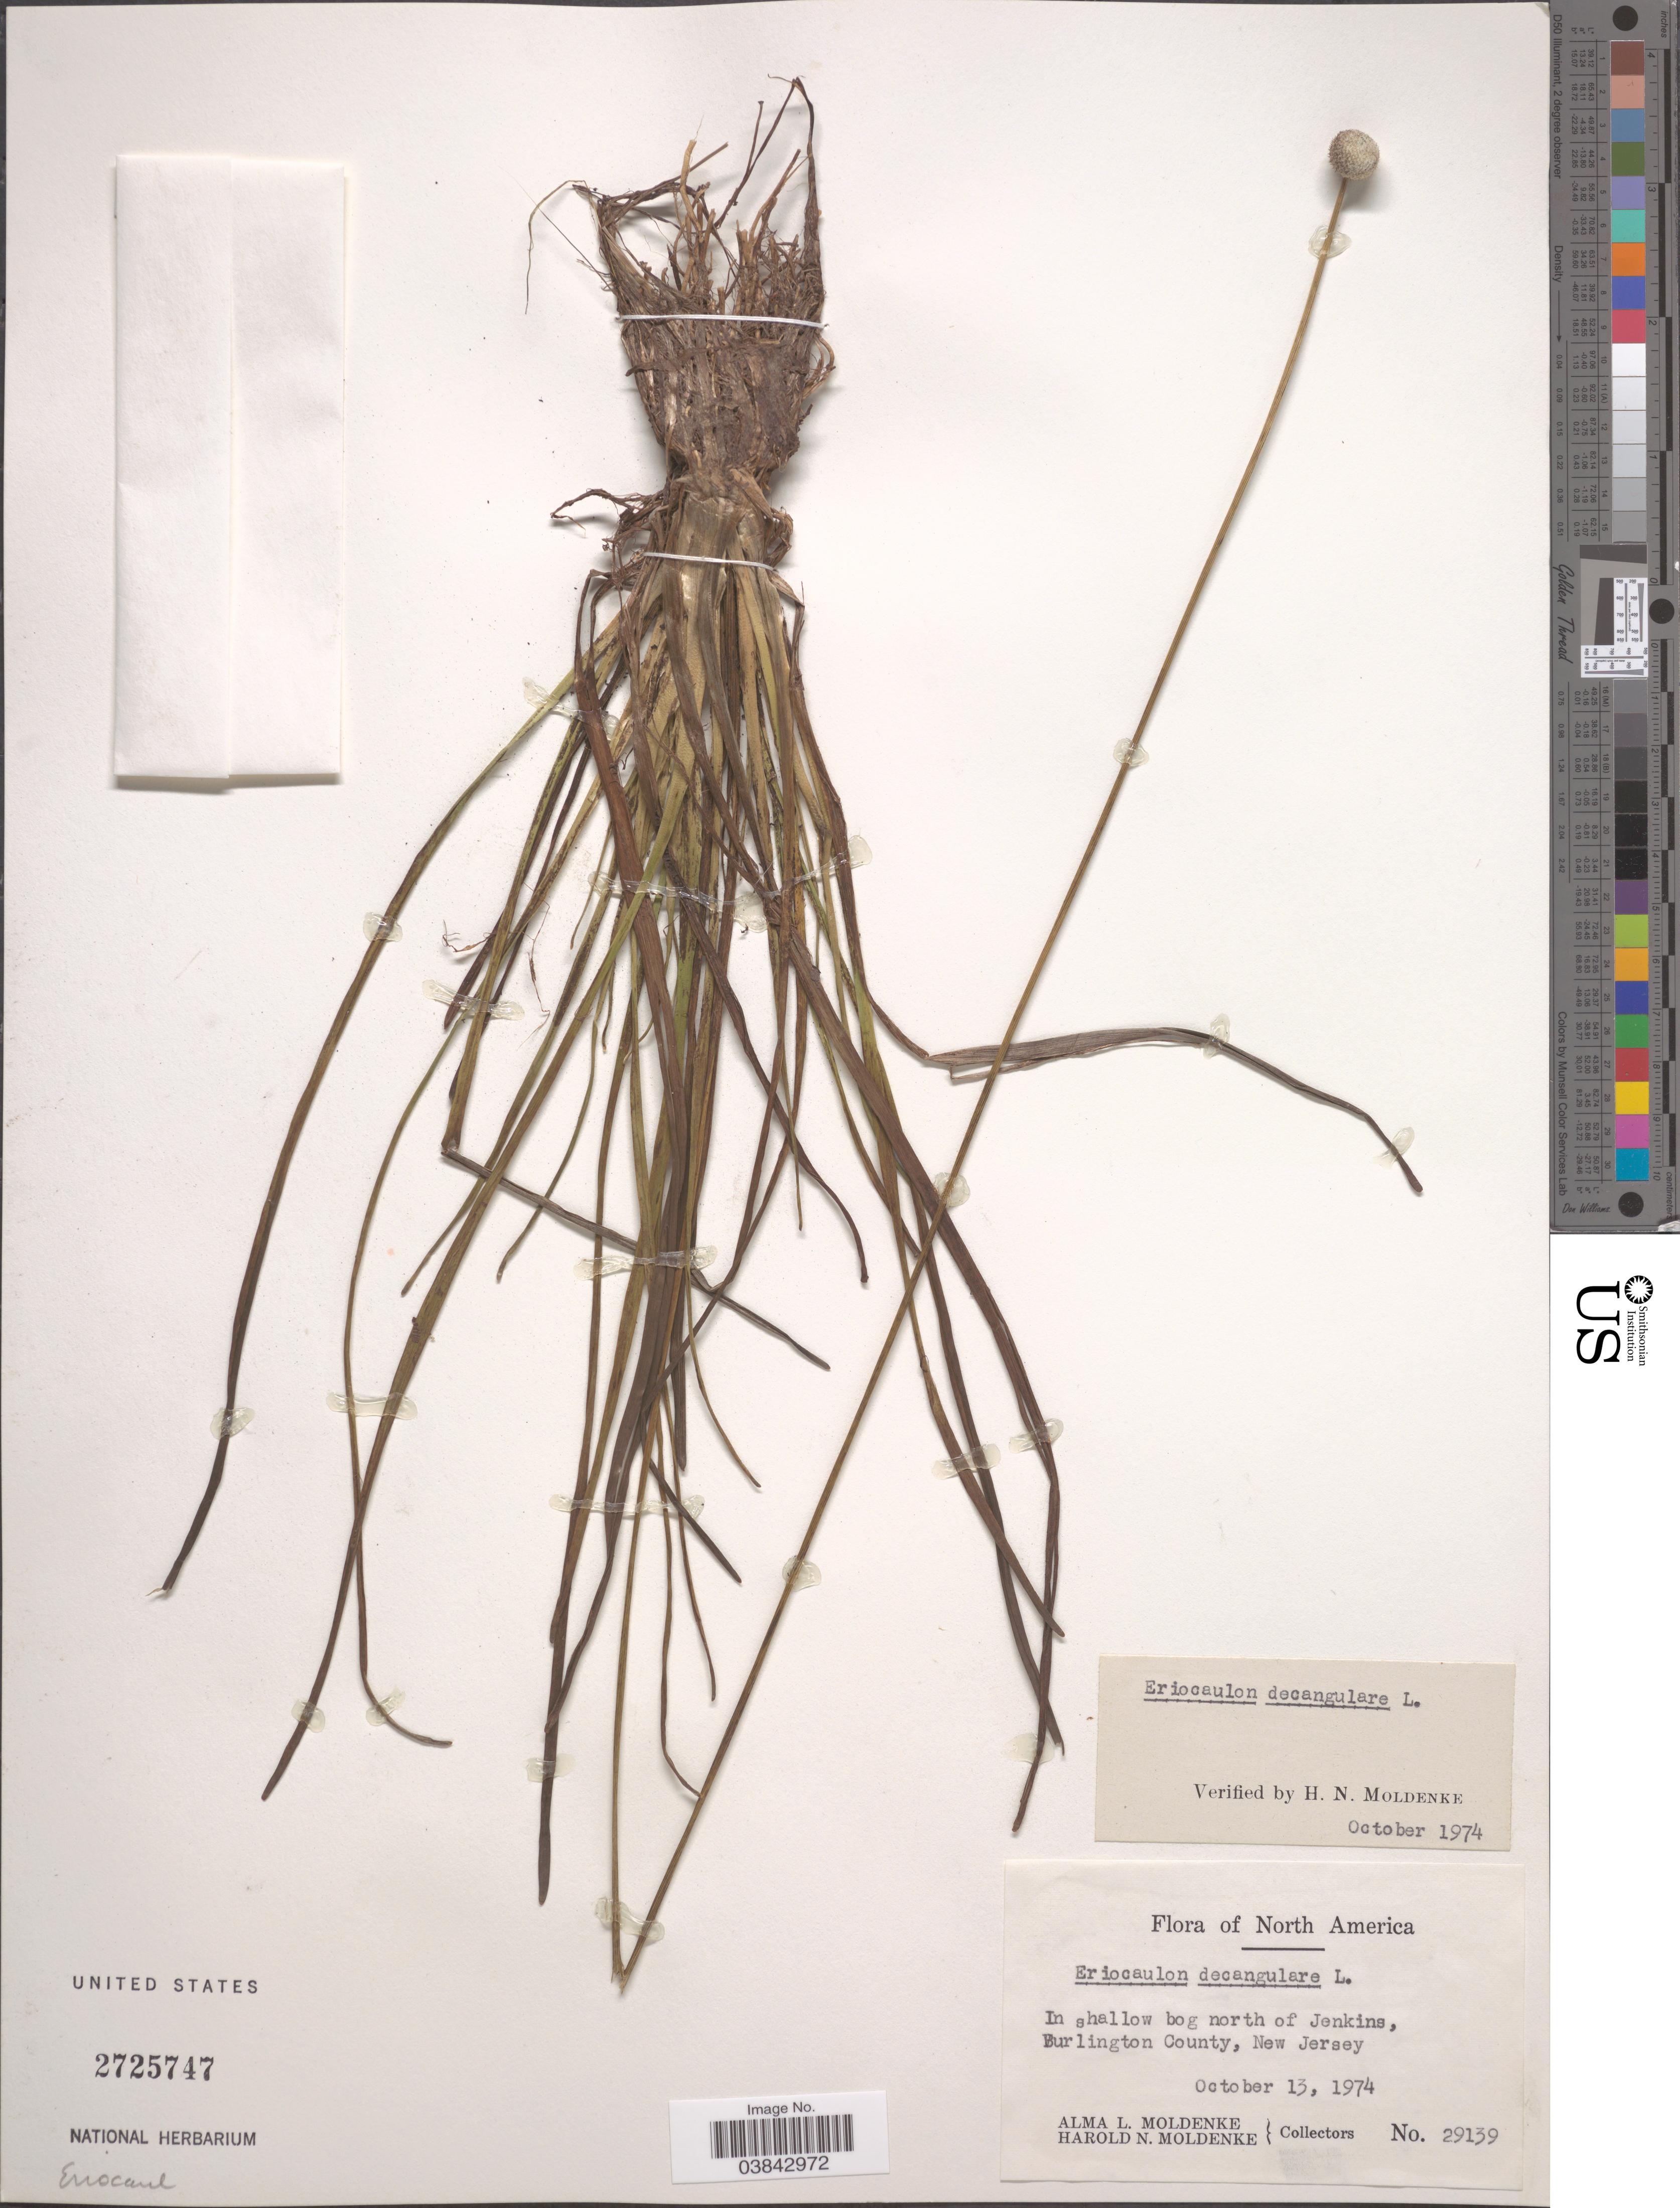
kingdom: Plantae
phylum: Tracheophyta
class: Liliopsida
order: Poales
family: Eriocaulaceae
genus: Eriocaulon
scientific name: Eriocaulon decangulare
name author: L.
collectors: A. L. Moldenke & H. N. Moldenke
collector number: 29139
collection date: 1974-10-13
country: United States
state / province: New Jersey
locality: North of Jenkins, Burlington County.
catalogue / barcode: US 2725747